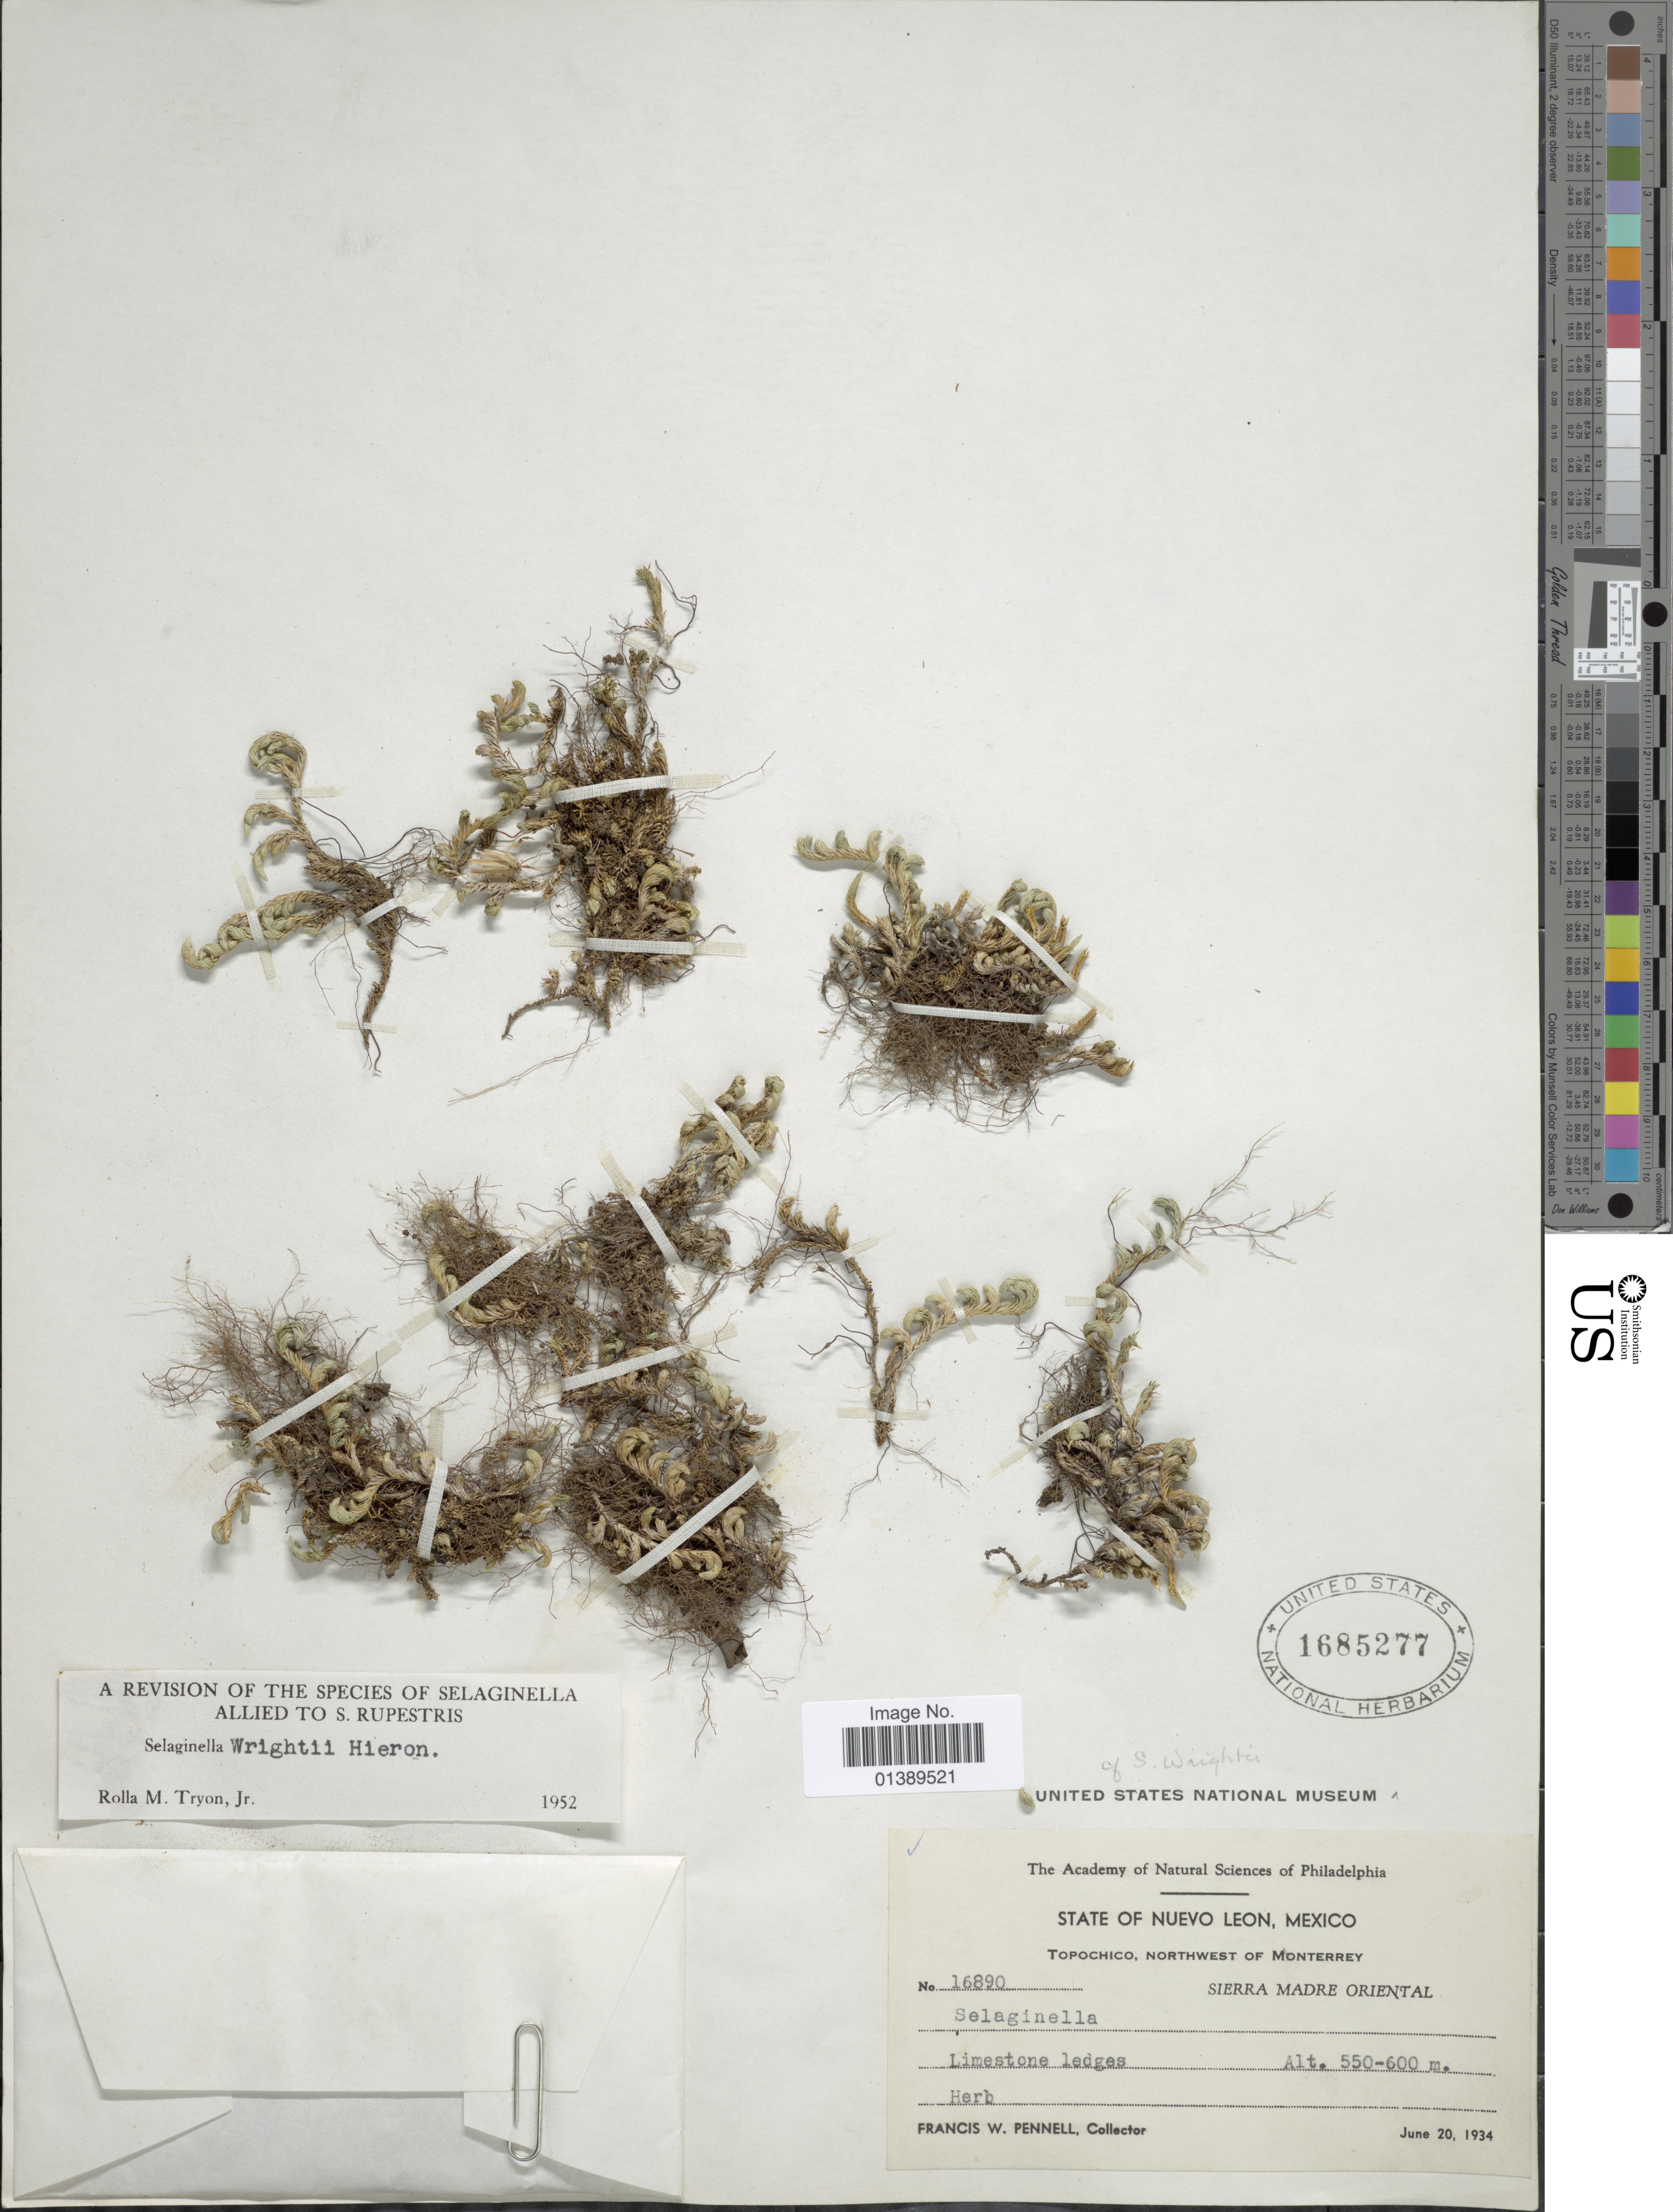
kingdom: Plantae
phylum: Tracheophyta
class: Lycopodiopsida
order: Selaginellales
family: Selaginellaceae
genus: Selaginella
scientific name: Selaginella wightii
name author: Hieron.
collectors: F. W. Pennell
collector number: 16890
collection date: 1934-06-20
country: Mexico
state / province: Nuevo León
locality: Topochico, Northwest of Monterrey, Sierra Madre Oriental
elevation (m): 550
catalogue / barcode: US 1685277